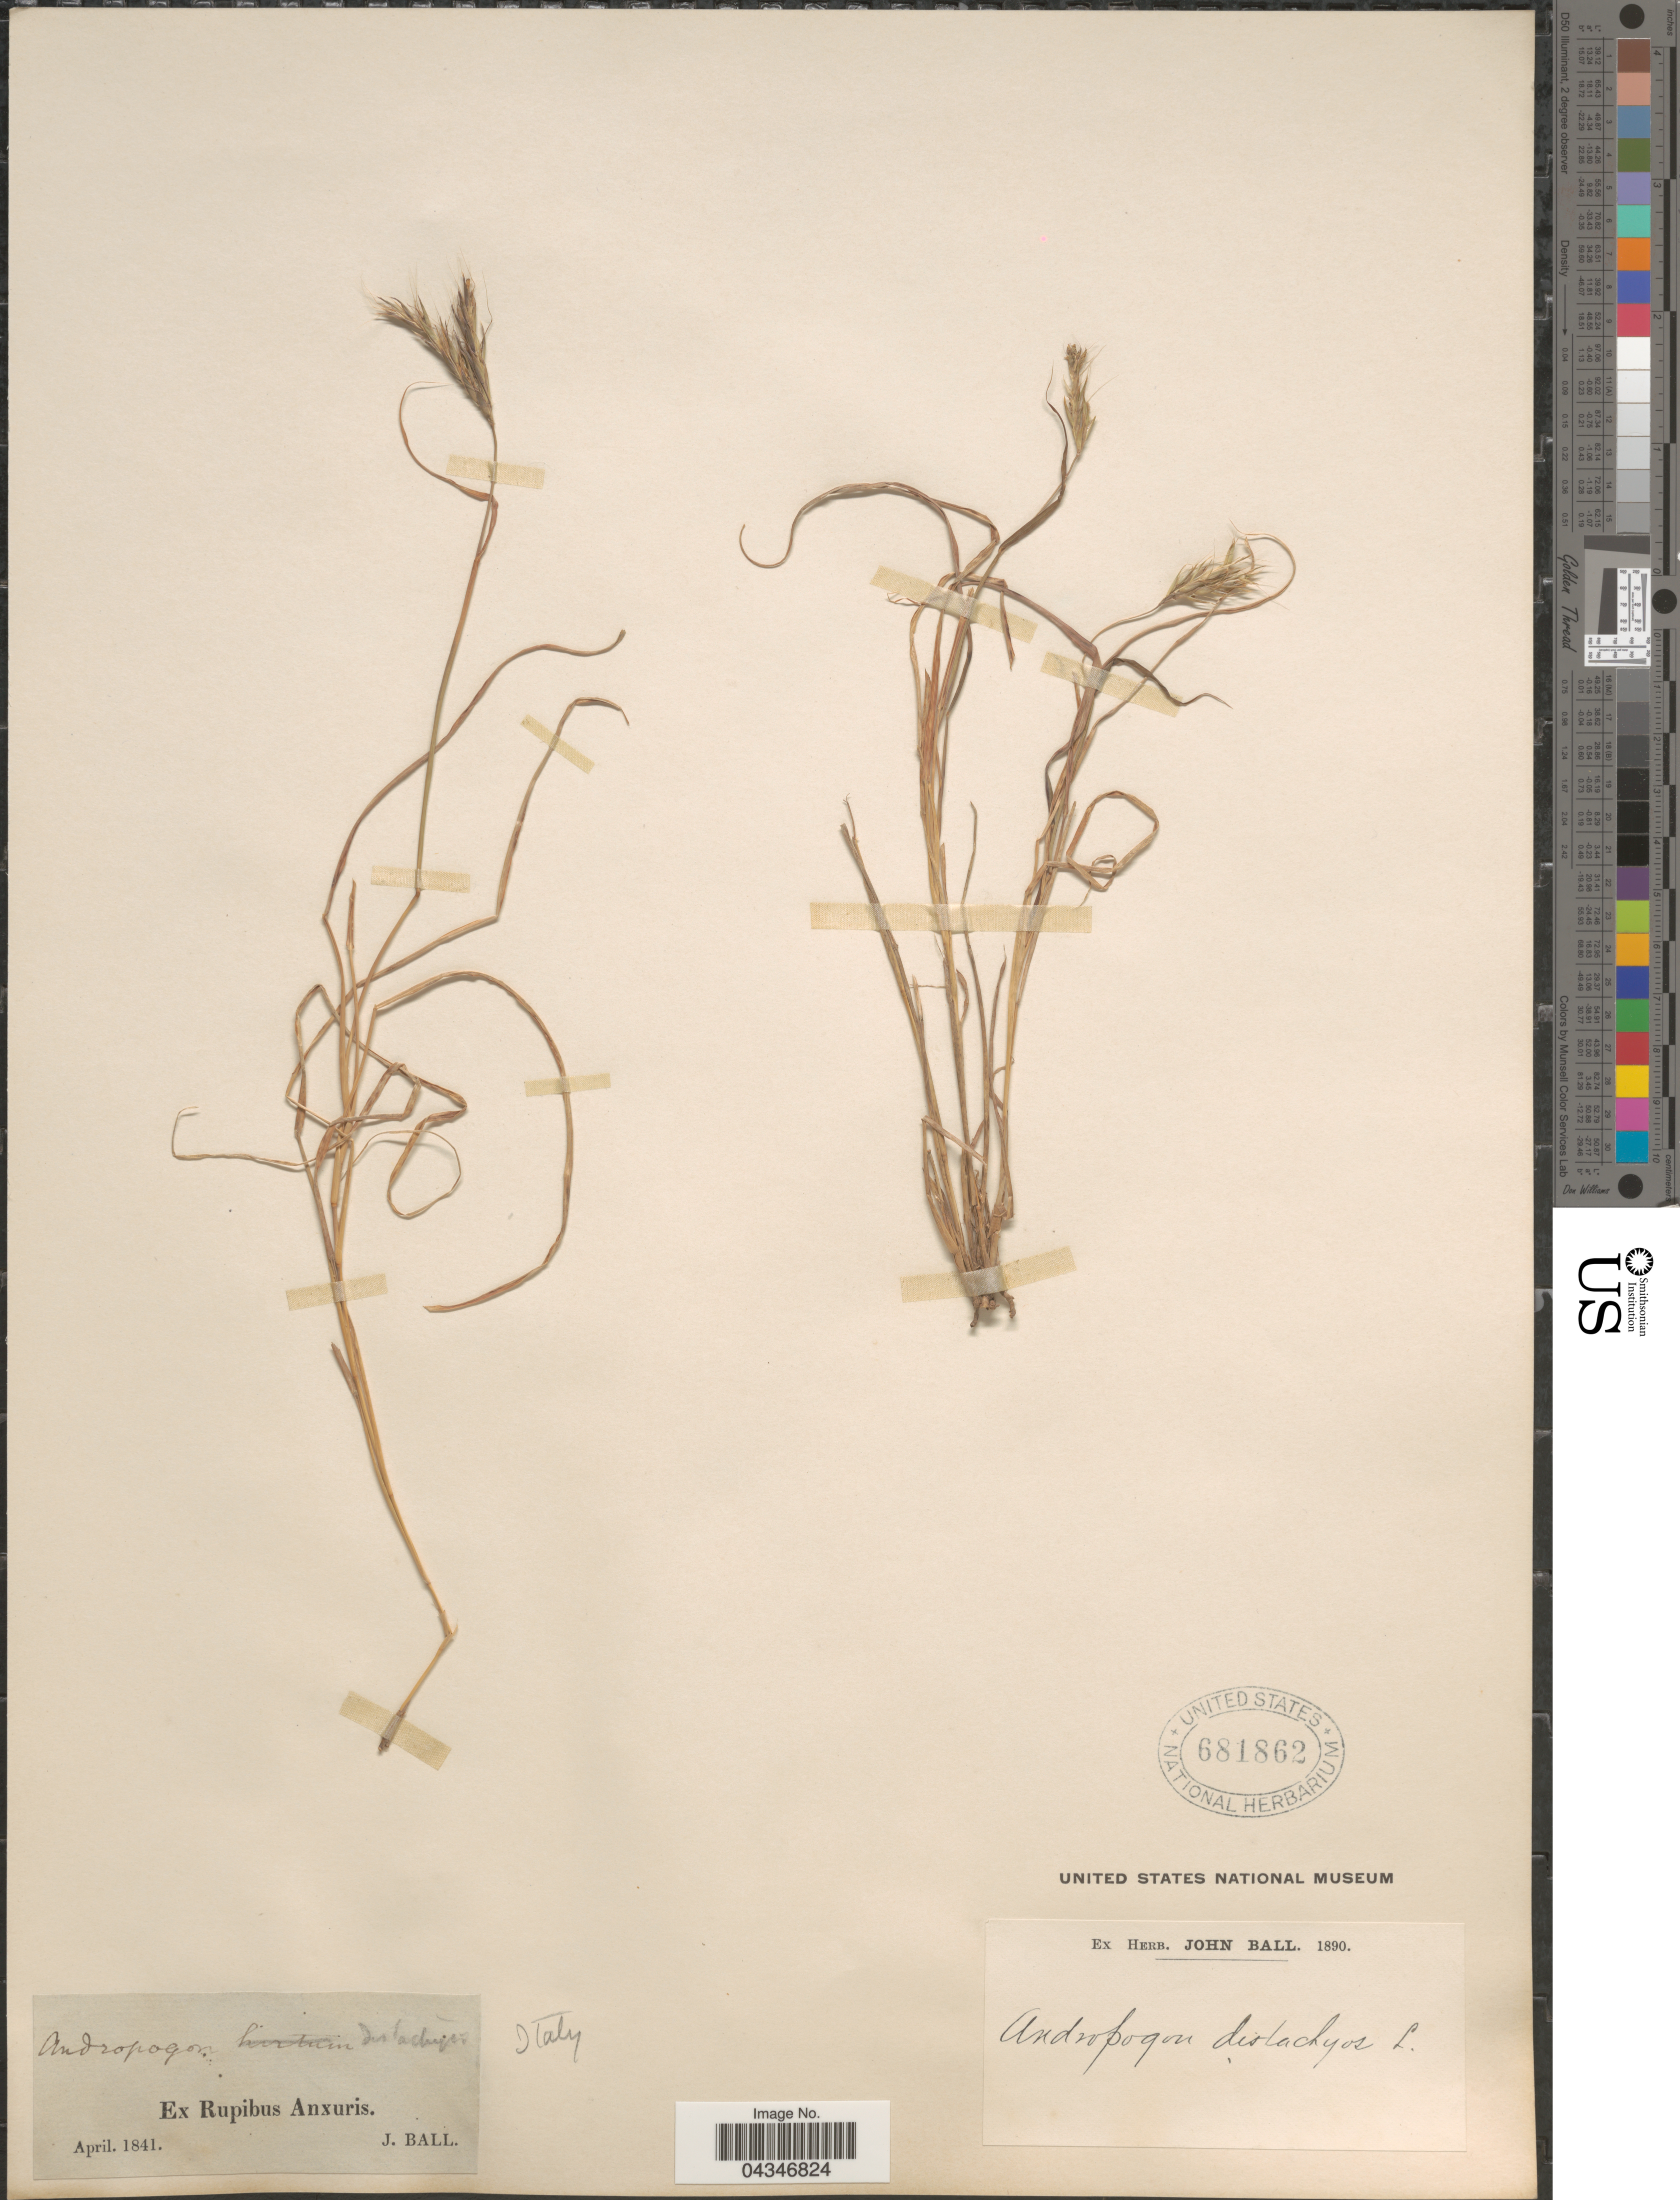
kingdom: Plantae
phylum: Tracheophyta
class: Liliopsida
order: Poales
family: Poaceae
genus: Andropogon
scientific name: Andropogon distachyos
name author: L.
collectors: J. Ball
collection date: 1841-04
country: Italy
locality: Ex Rupibus Anxuris.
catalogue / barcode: US 681862